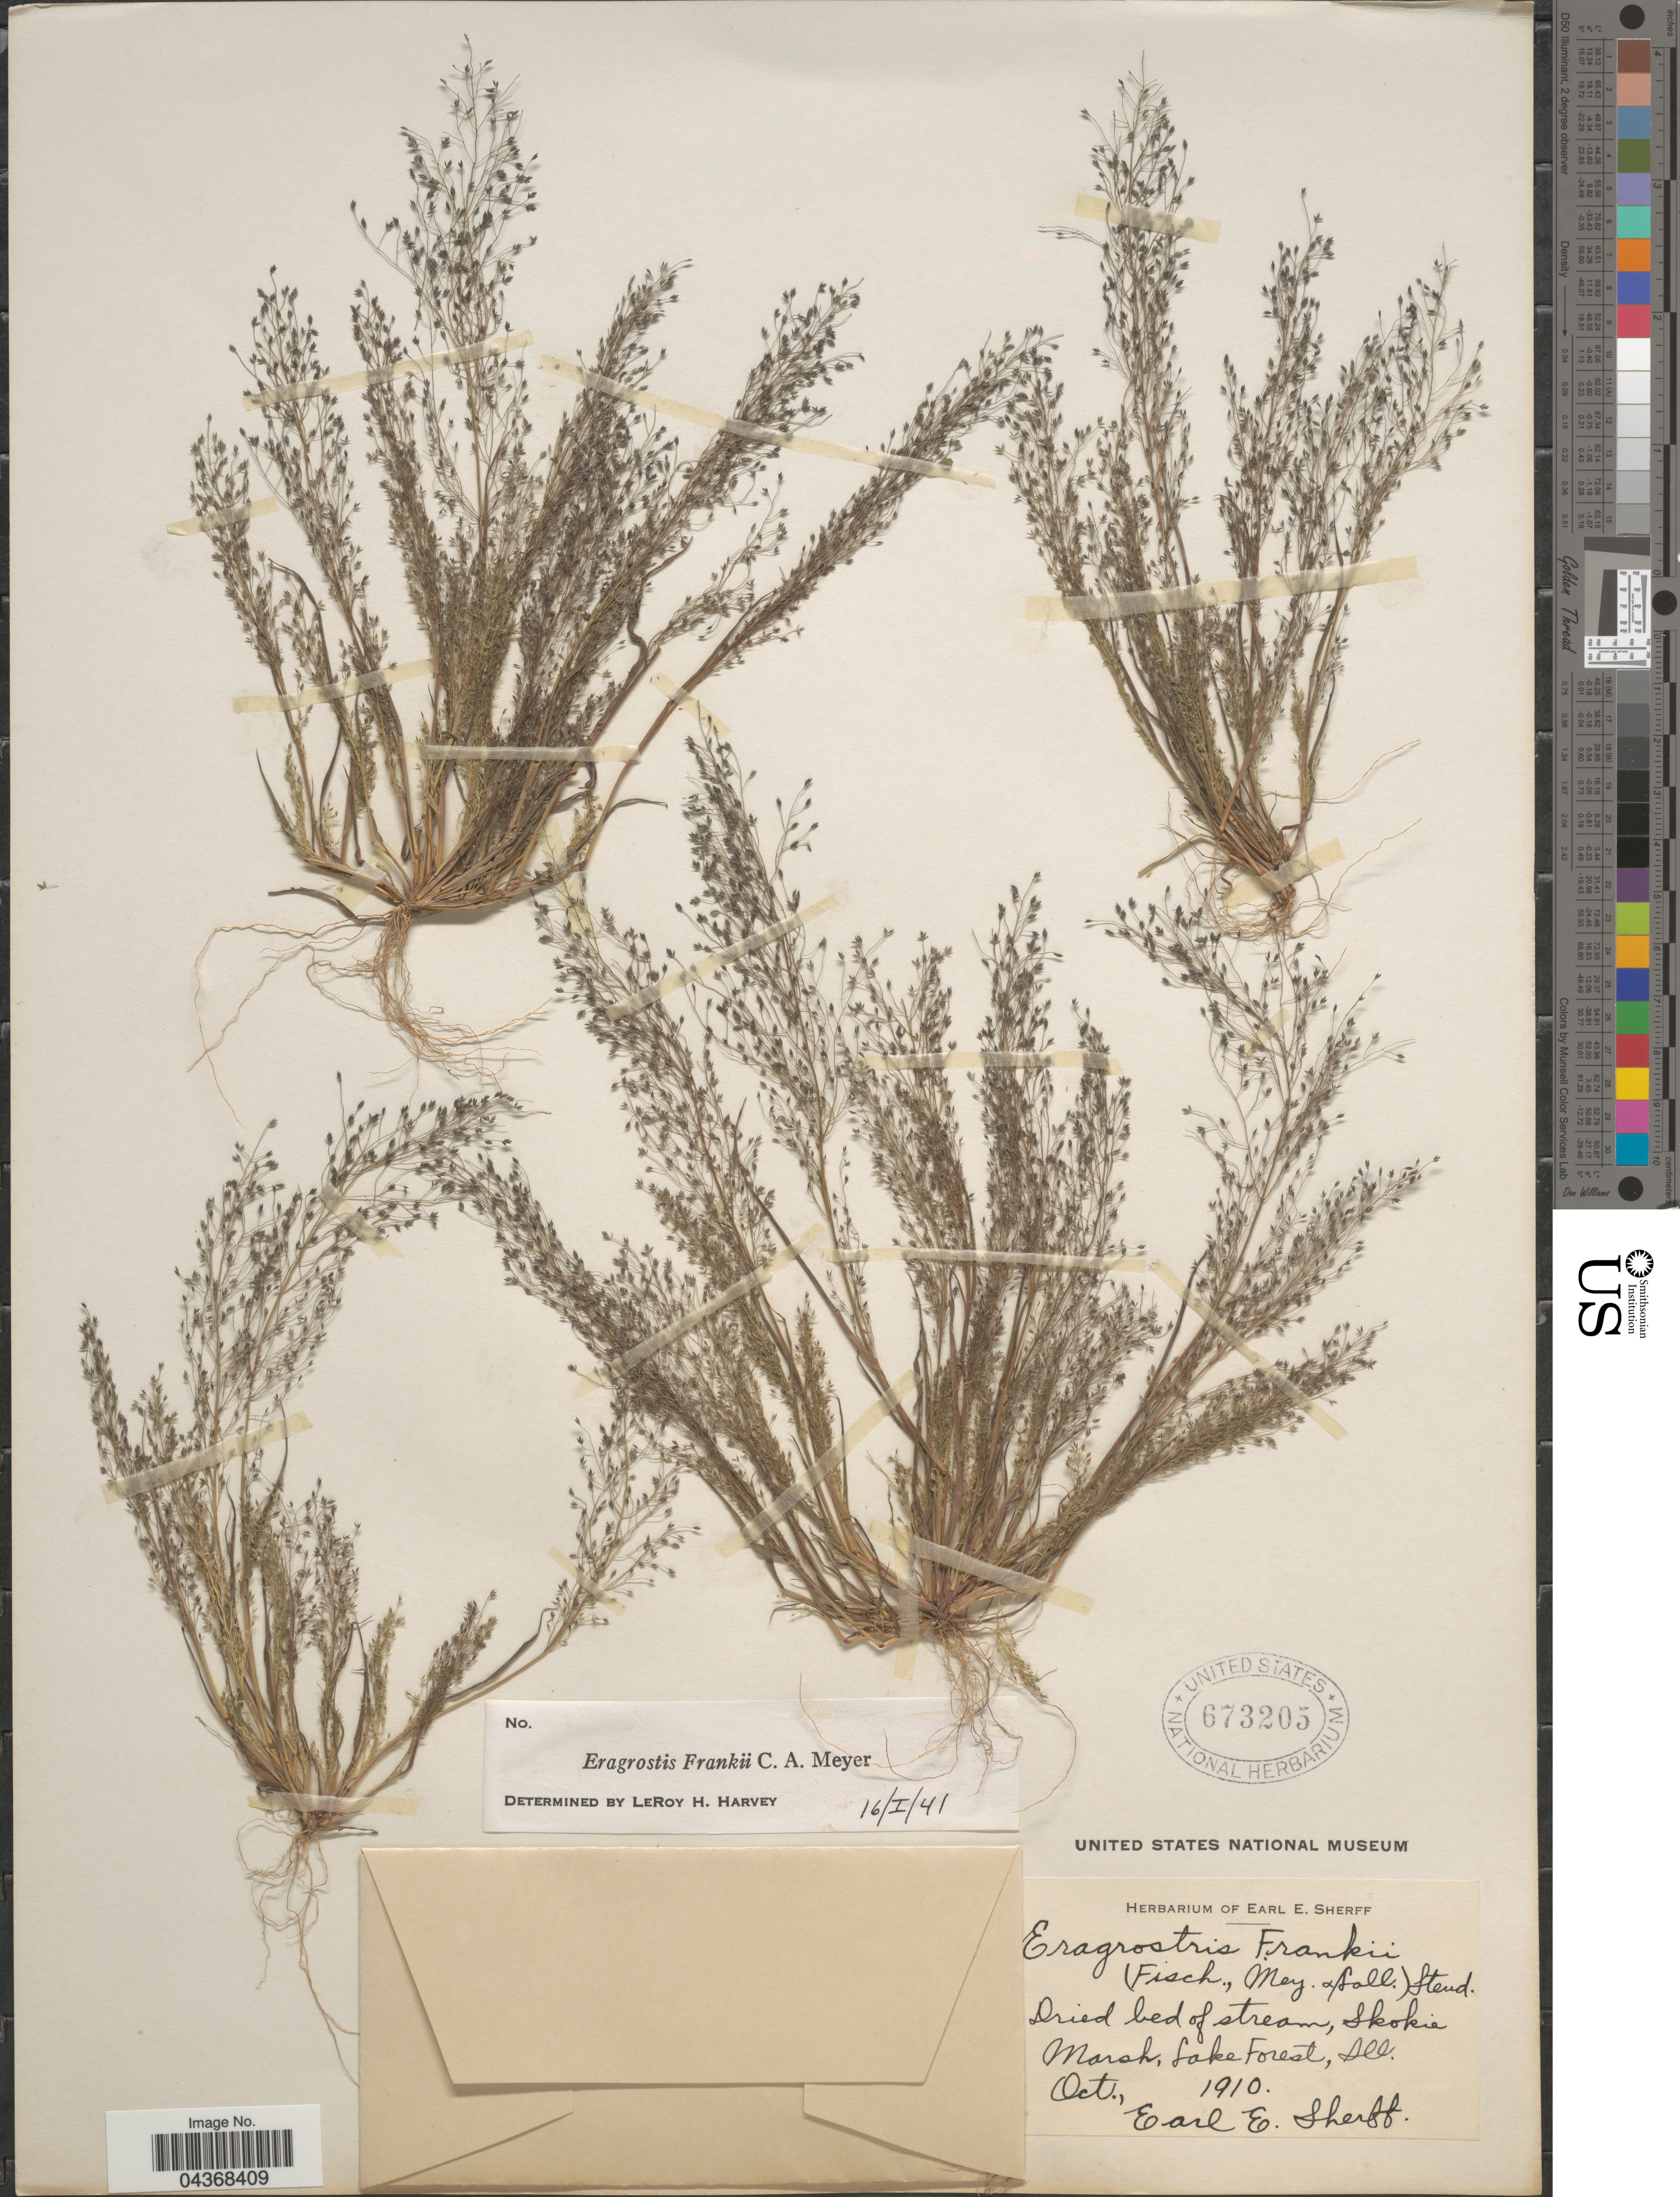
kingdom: Plantae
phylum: Tracheophyta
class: Liliopsida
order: Poales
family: Poaceae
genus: Eragrostis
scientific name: Eragrostis frankii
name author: C.A. Mey. ex Steud.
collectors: E. E. Sherff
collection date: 1910-10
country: United States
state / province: Illinois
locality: Skokie Marsh, Lake Forest.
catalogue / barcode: US 673205